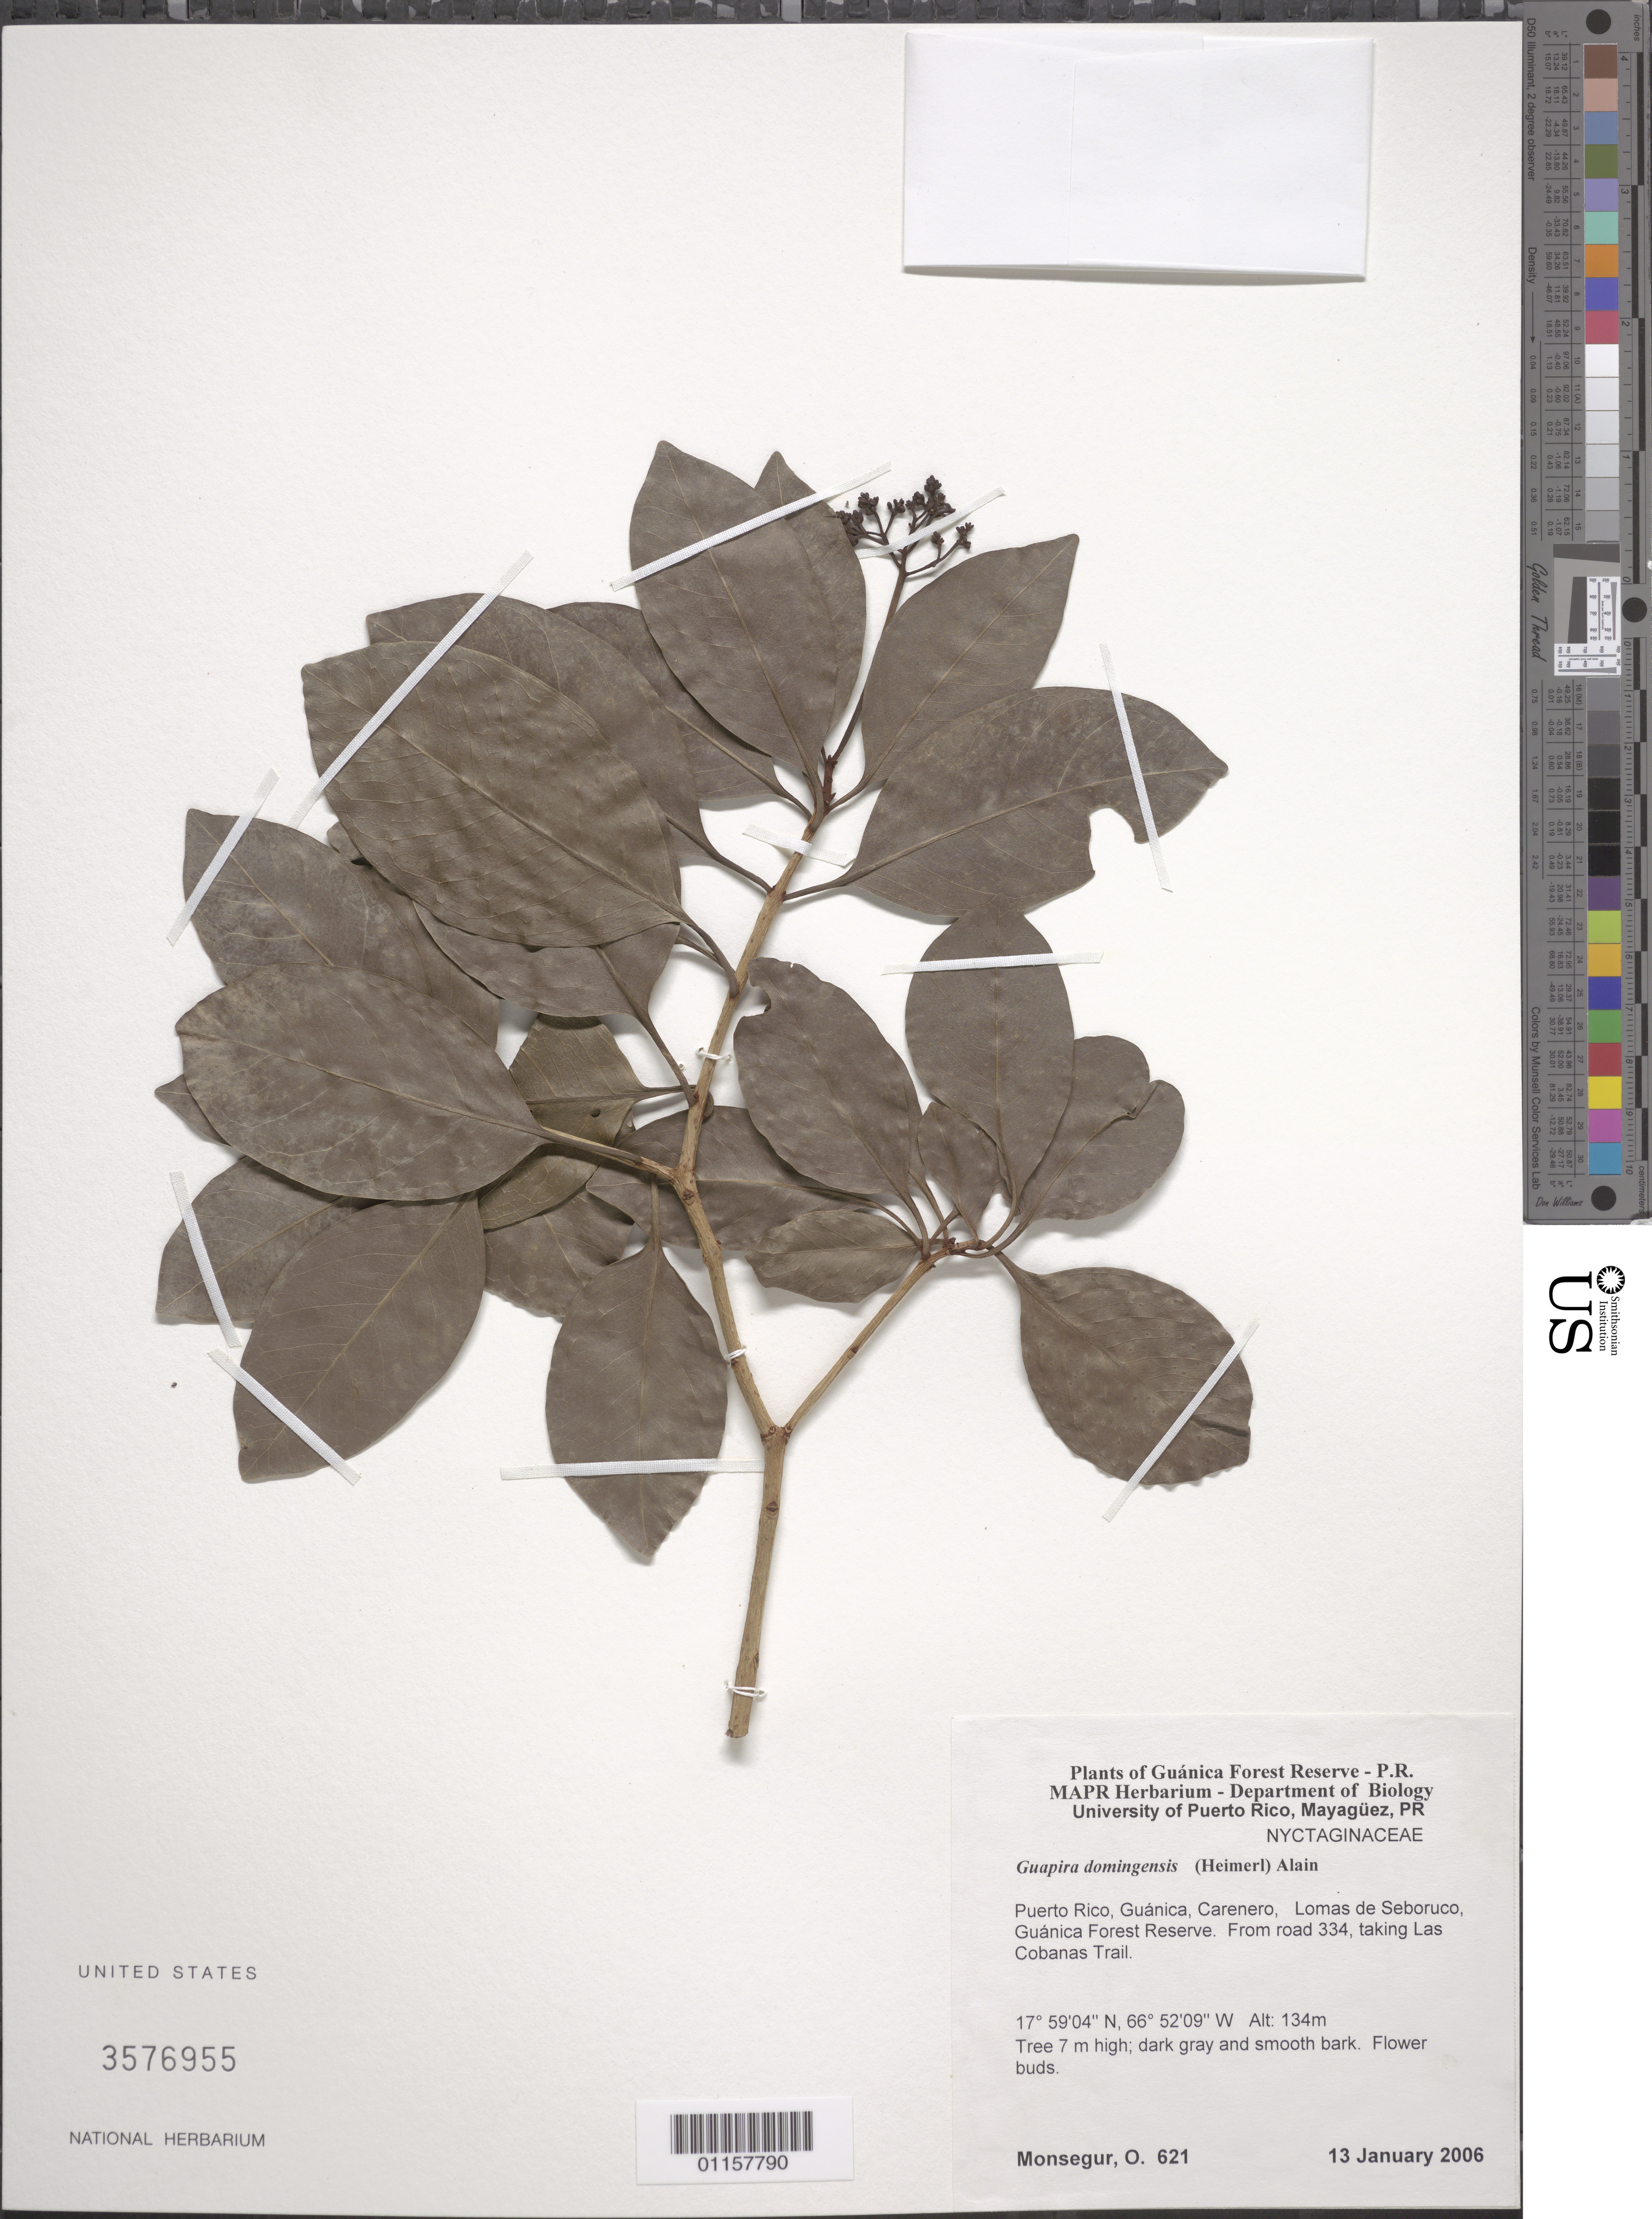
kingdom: Plantae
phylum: Tracheophyta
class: Magnoliopsida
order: Caryophyllales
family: Nyctaginaceae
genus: Guapira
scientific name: Guapira domingensis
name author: (Heimerl) Alain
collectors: O. Monsegur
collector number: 621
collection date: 2006-01-13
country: Puerto Rico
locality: Guánica, Carenero, Lomas de Seboruco, Guánica Forest Reserve. From road 334, taking Las Cobanas Trail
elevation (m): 134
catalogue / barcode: US 3576955